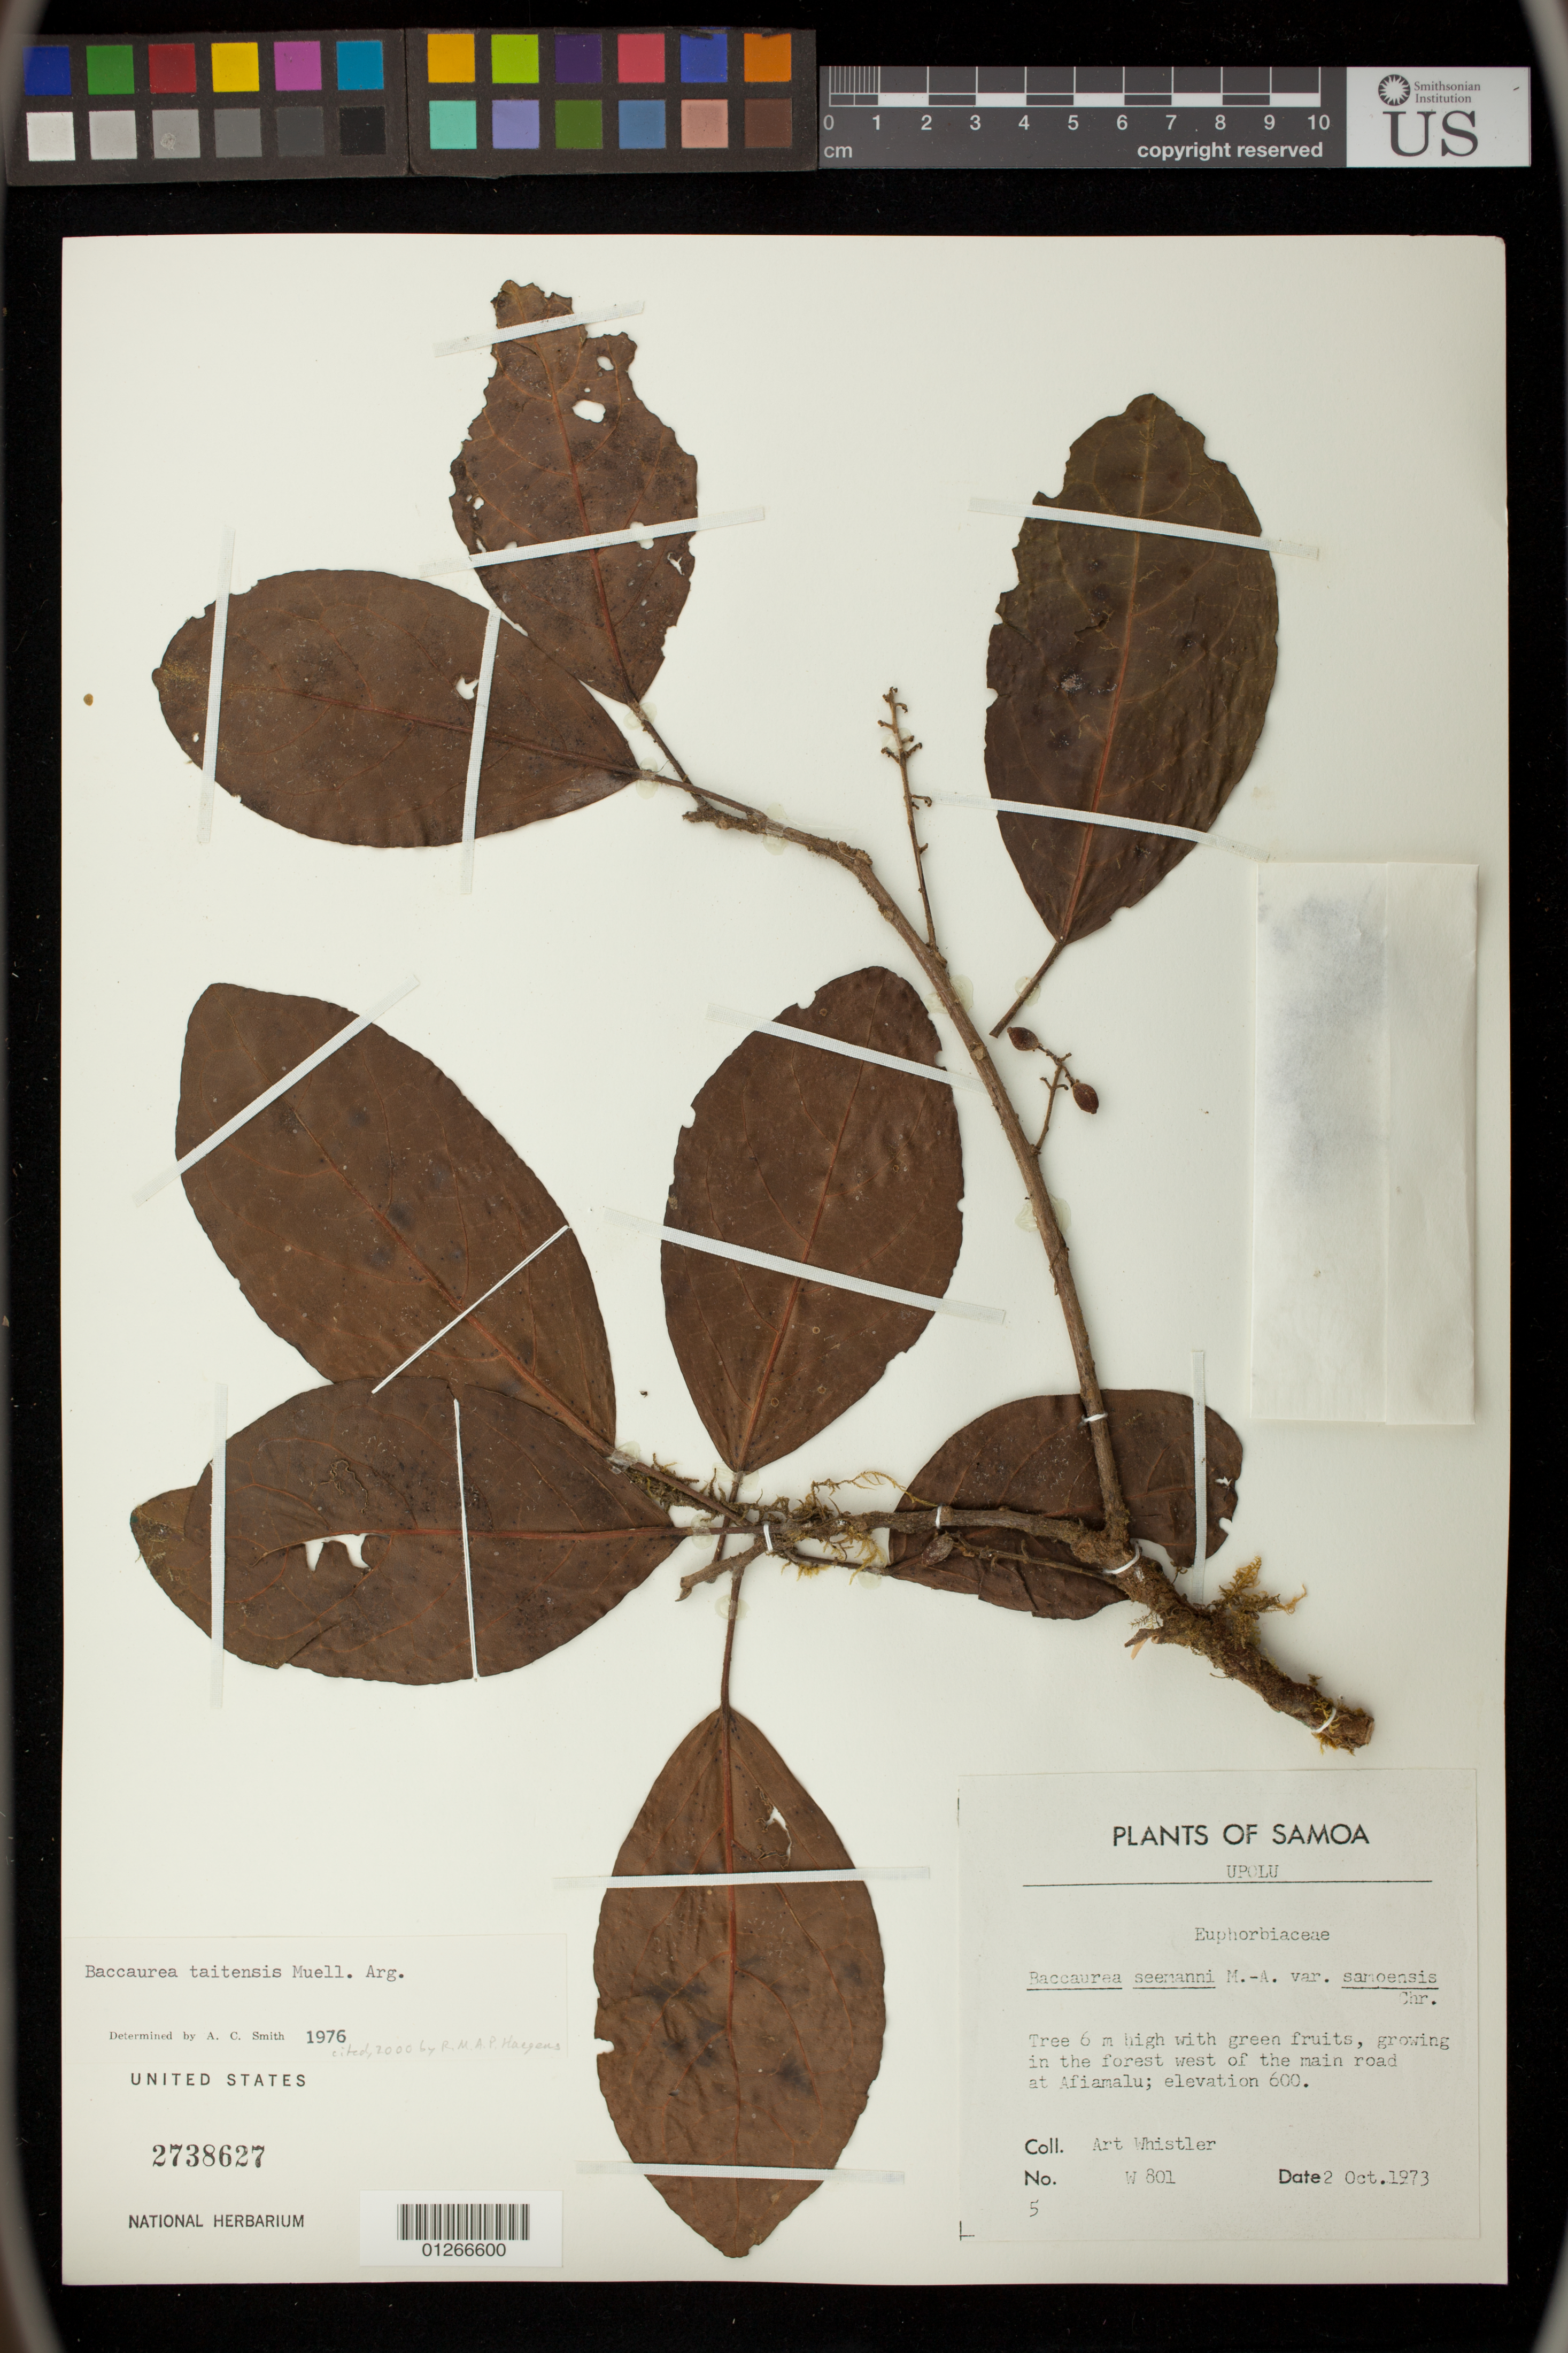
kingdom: Plantae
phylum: Tracheophyta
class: Magnoliopsida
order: Malpighiales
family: Phyllanthaceae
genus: Baccaurea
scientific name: Baccaurea taitensis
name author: Müll. Arg. in DC.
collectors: A. Whistler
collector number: W 801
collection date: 1973-10-02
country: Samoa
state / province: Tuamasaga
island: Upolu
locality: Forest west of the main road at Afiamalu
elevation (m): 183